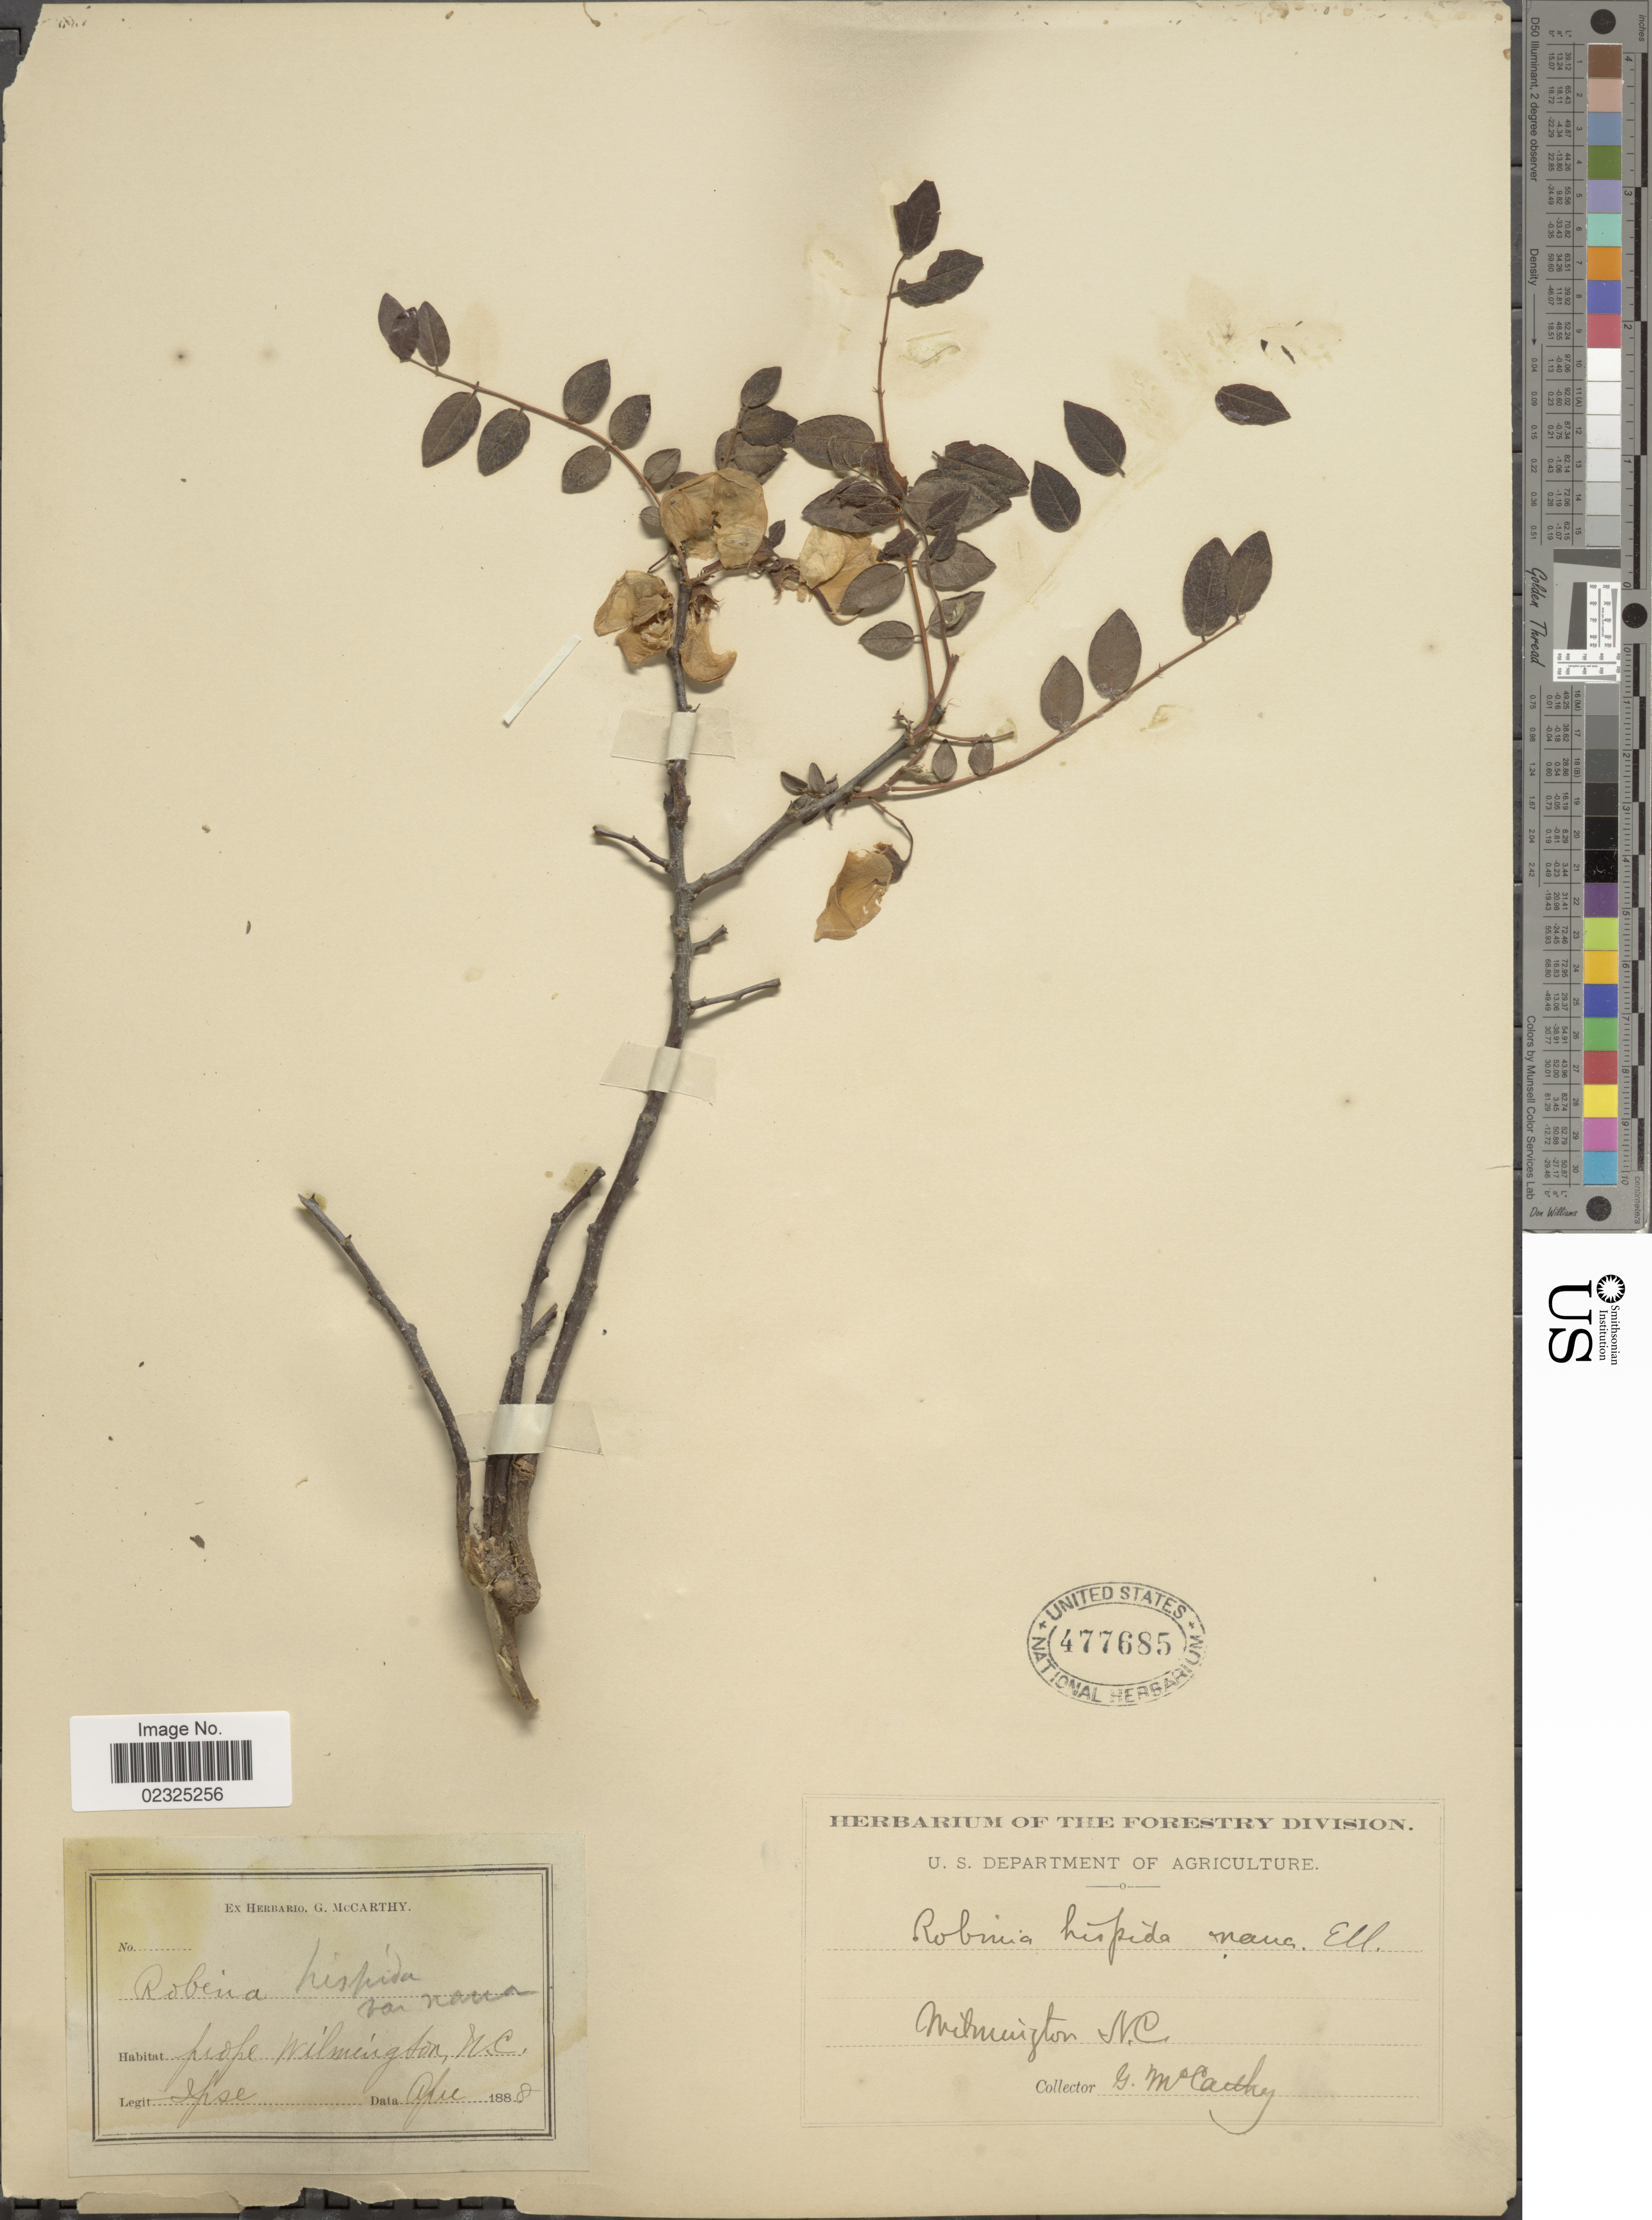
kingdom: Plantae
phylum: Tracheophyta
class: Magnoliopsida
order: Fabales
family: Fabaceae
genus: Robinia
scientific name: Robinia hispida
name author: L.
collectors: G. McCarthy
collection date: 1888-04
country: United States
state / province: North Carolina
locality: Prope Wilmington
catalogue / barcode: US 477685